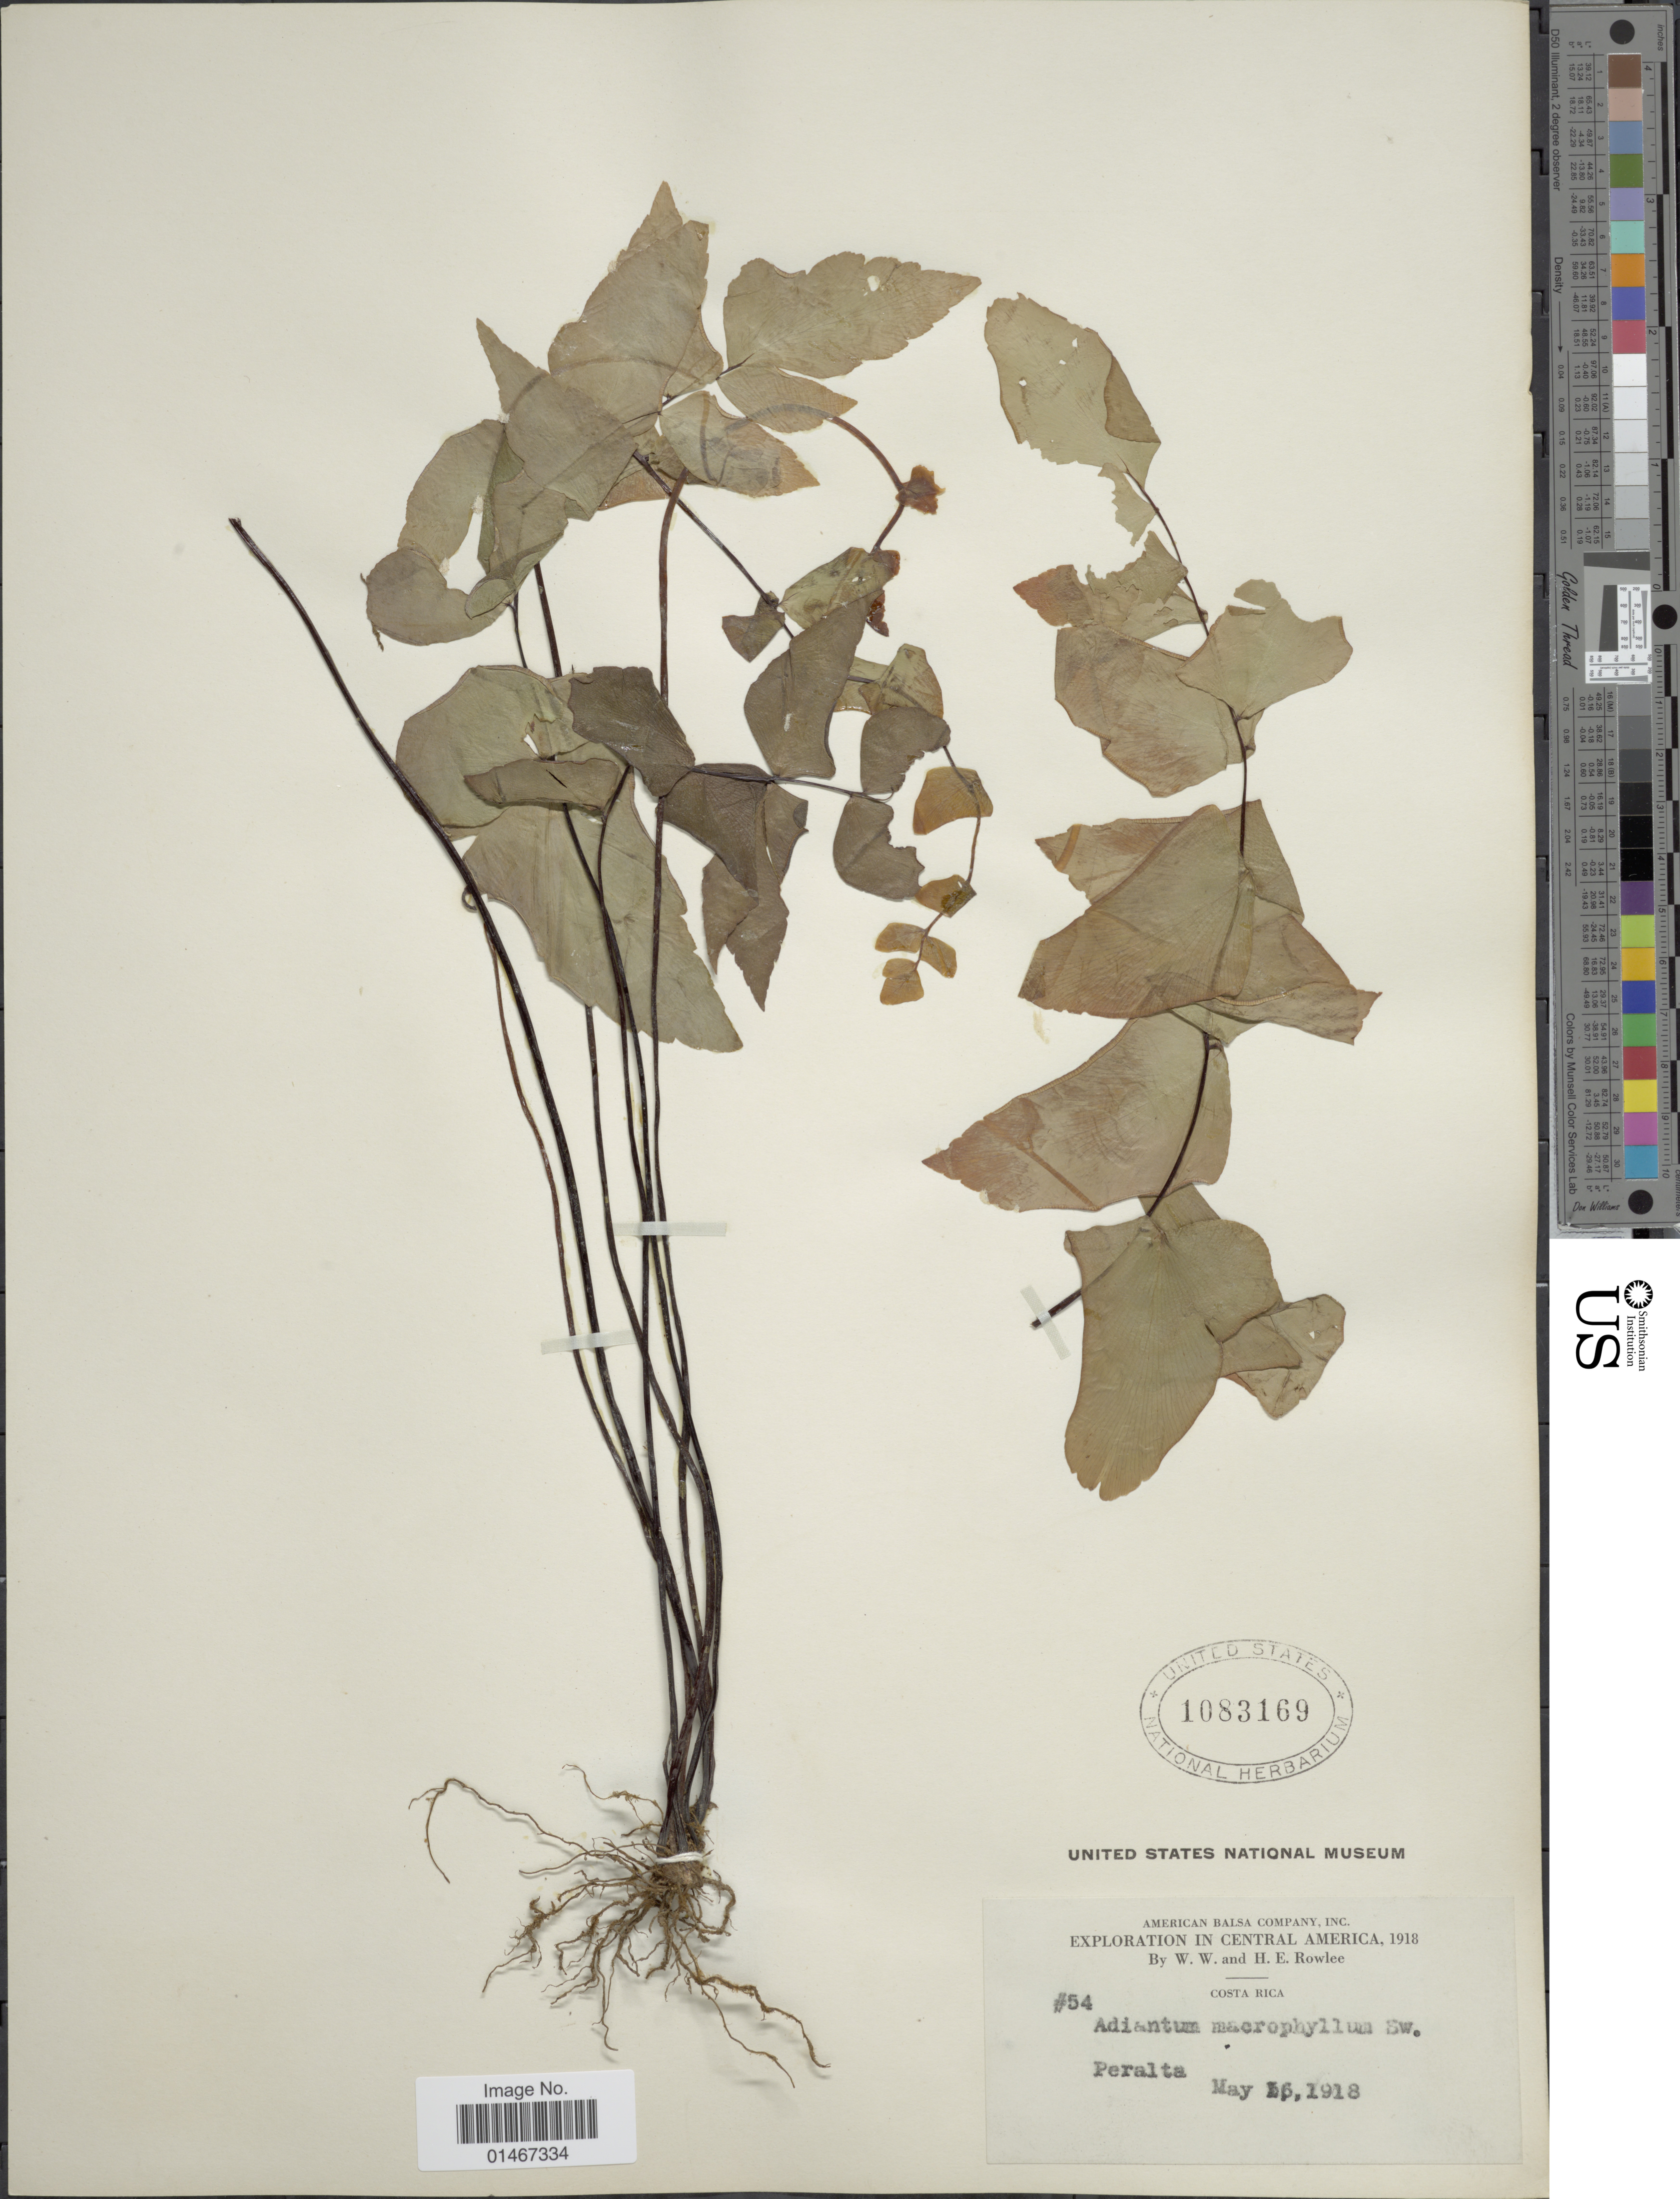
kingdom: Plantae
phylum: Tracheophyta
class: Polypodiopsida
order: Polypodiales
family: Pteridaceae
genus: Adiantum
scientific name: Adiantum macrophyllum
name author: Sw.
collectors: W. W. Rowlee & H. E. Rowlee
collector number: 54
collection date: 1918-05-16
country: Costa Rica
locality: Peralta.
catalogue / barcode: US 1083169